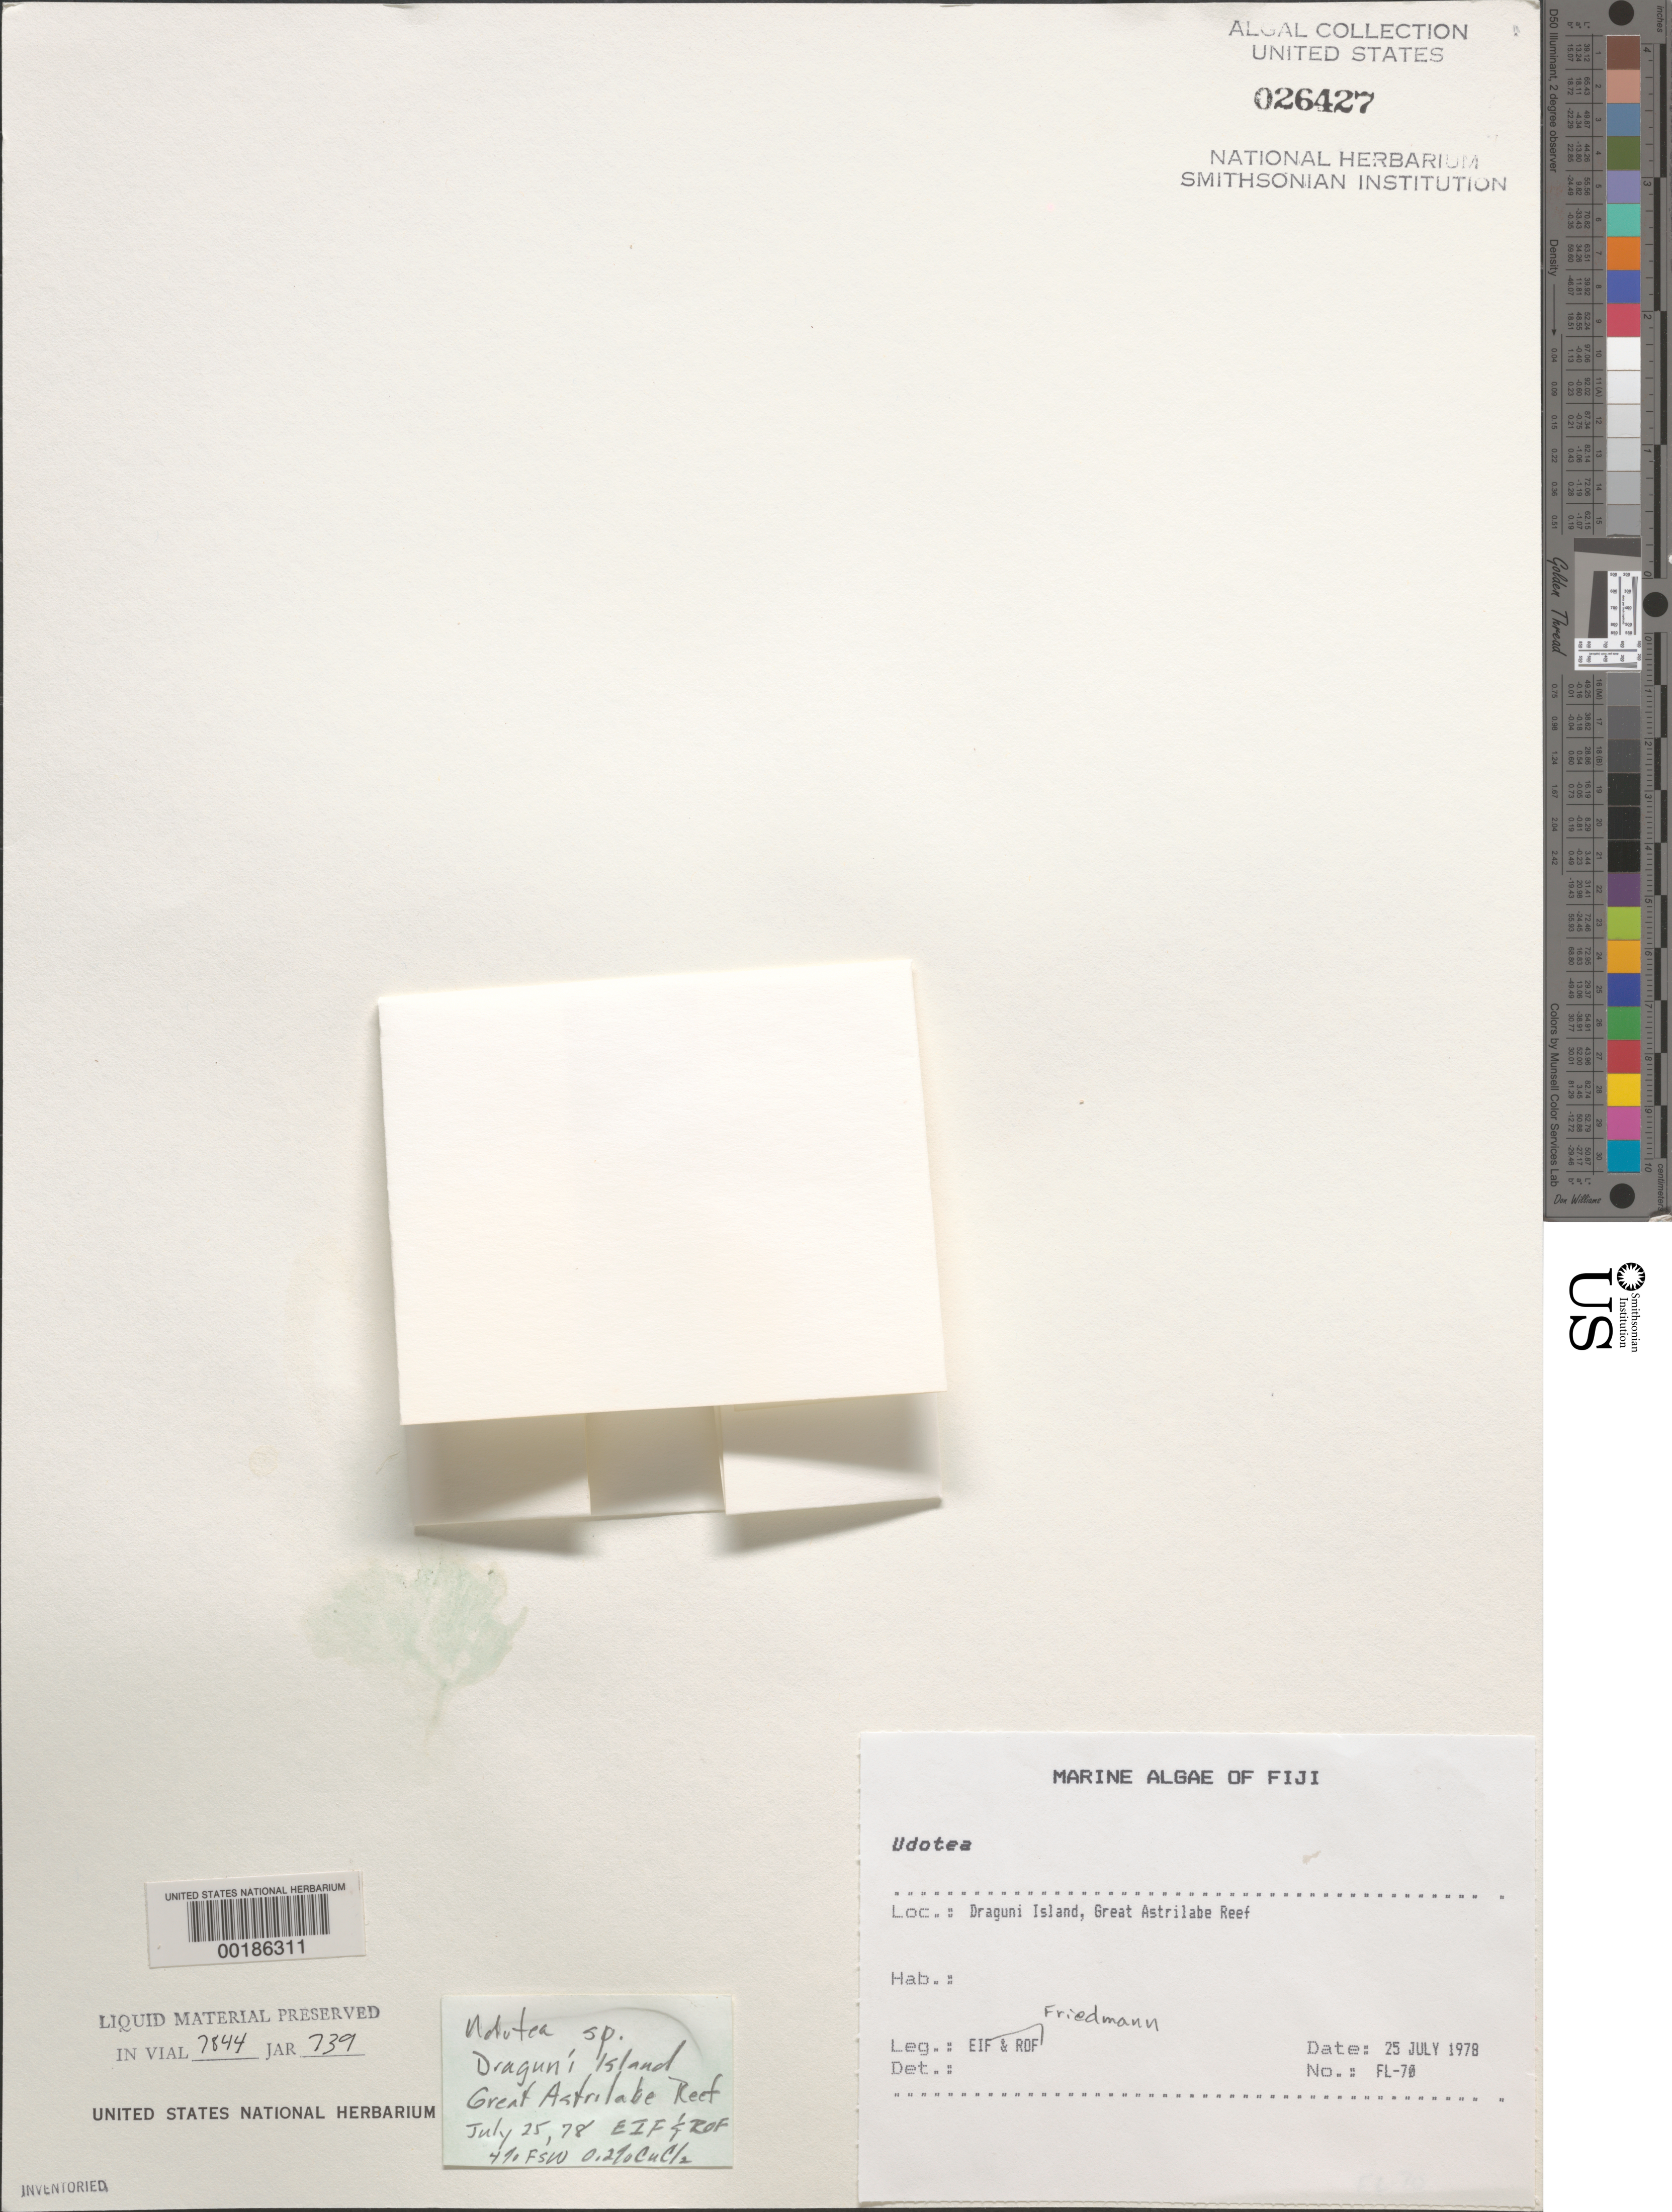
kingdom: Plantae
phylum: Chlorophyta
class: Ulvophyceae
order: Bryopsidales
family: Udoteaceae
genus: Udotea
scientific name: Udotea sp.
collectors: E. Friedmann & R. Friedmann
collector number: Fl-70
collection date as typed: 25 Jul 1978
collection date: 1978-07-25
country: Fiji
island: Dravuni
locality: Draguni island, great astrilabe reef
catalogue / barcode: US 26427